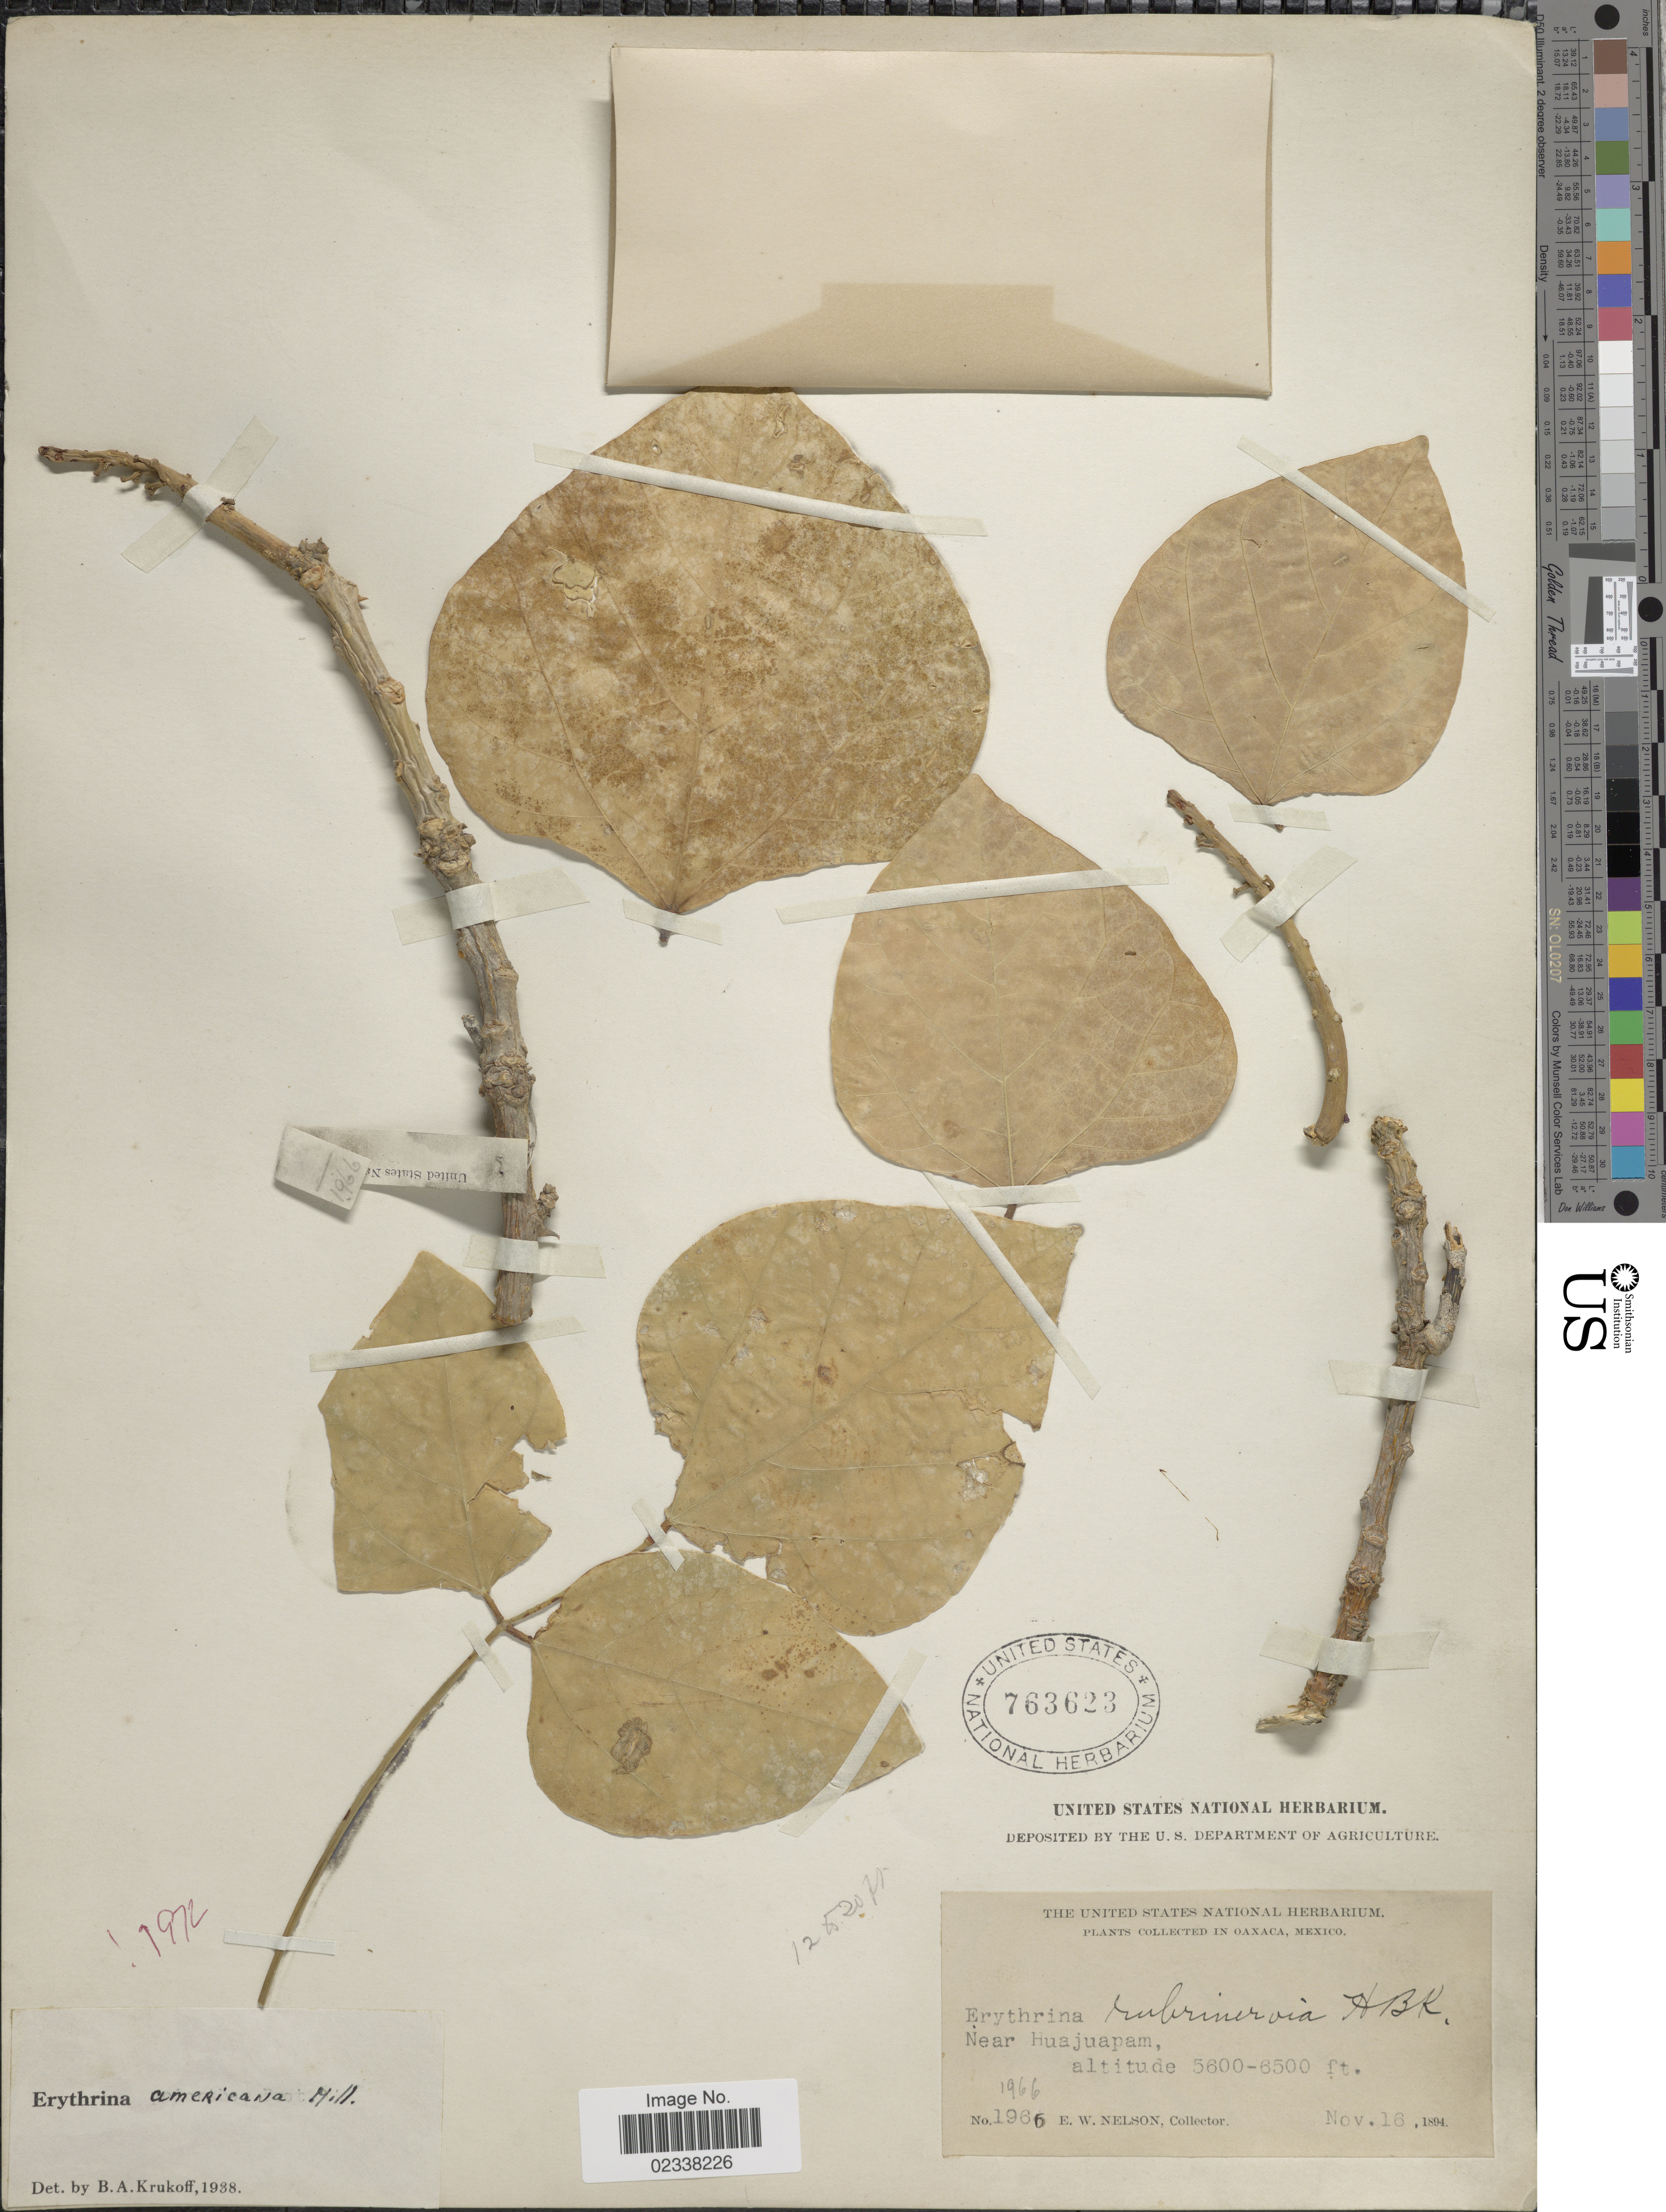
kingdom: Plantae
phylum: Tracheophyta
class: Magnoliopsida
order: Fabales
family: Fabaceae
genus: Erythrina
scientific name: Erythrina americana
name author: Mill.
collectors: E. W. Nelson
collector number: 1966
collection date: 1894-11-16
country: Mexico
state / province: Oaxaca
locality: Near Huajuapam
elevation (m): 1707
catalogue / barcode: US 763623